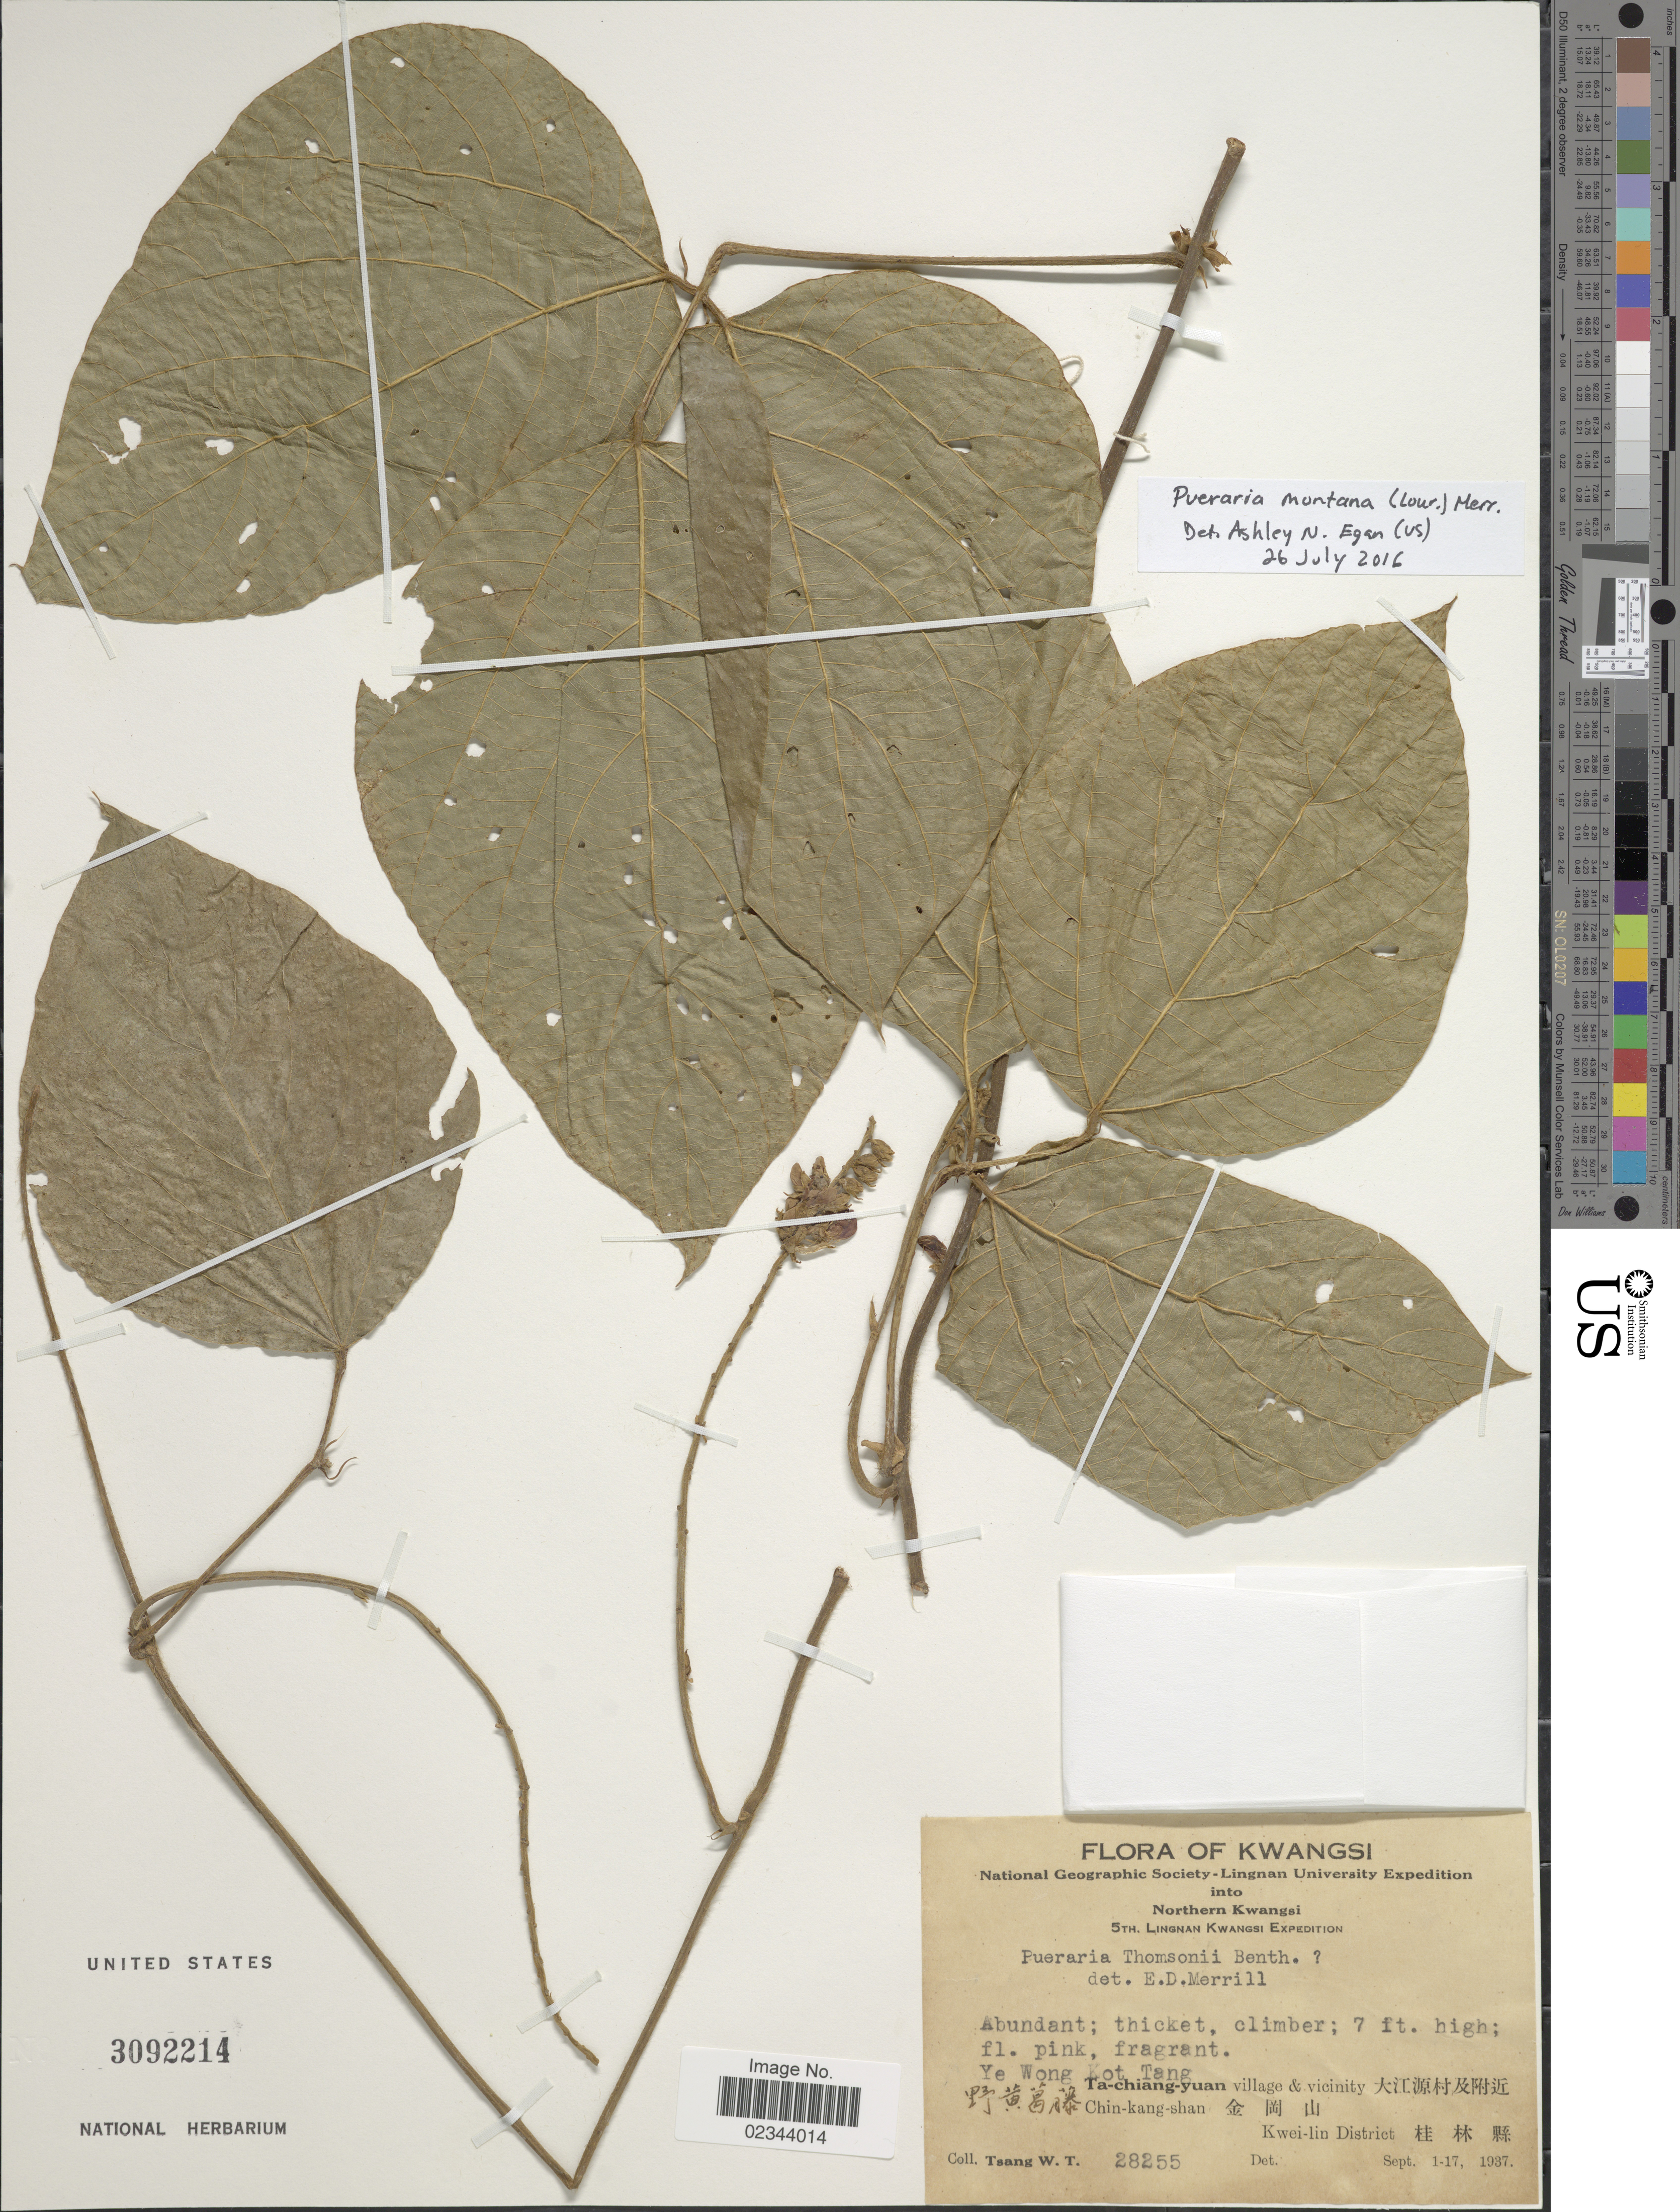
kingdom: Plantae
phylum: Tracheophyta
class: Magnoliopsida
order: Fabales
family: Fabaceae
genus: Pueraria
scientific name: Pueraria montana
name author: (Lour.) Merr.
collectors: W. T. Tsang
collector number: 28255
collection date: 1937-09-01/1937-09-17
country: China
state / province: Guangxi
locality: Kwangsi. Northern Kwangsi. Ye Wong Kot Tang. Ta-chiang-yuan village & vicinity Chin-kang-shan. Kwei-lin District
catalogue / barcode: US 3092214